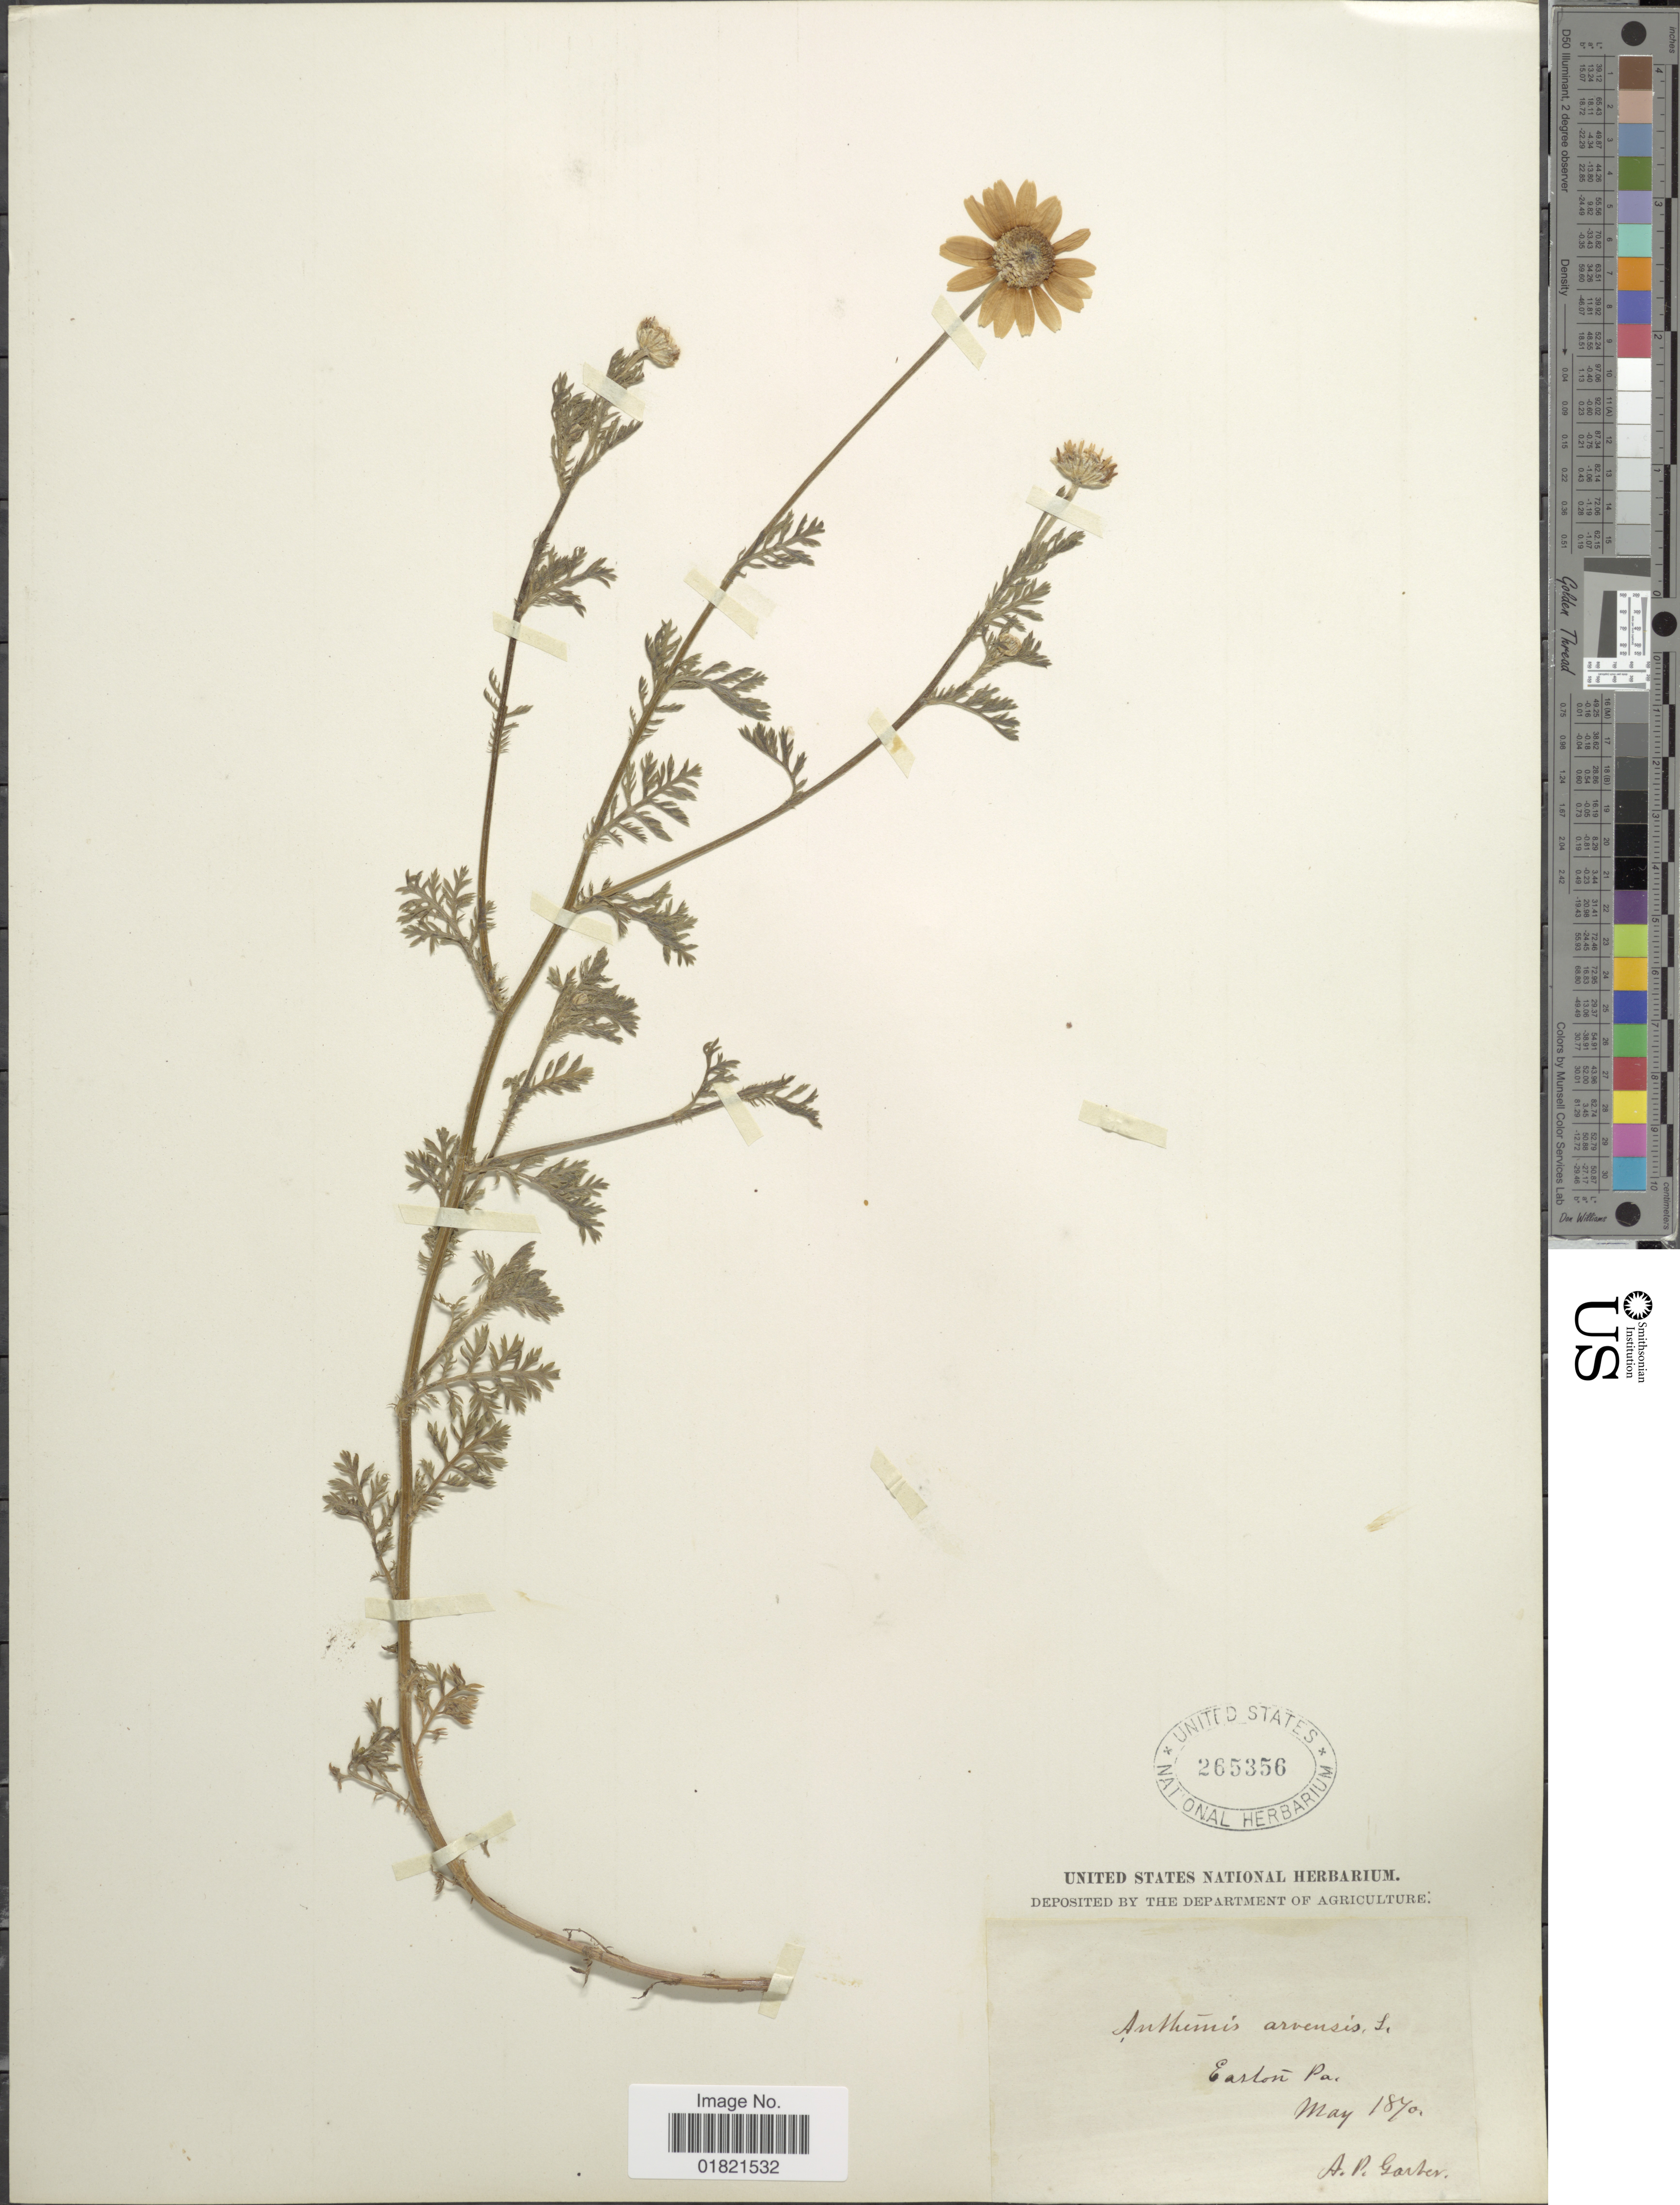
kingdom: Plantae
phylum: Tracheophyta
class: Magnoliopsida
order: Asterales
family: Asteraceae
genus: Anthemis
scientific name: Anthemis arvensis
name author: L.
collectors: A. P. Garber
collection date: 1870-05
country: United States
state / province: Pennsylvania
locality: Easton Pa.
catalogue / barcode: US 265356